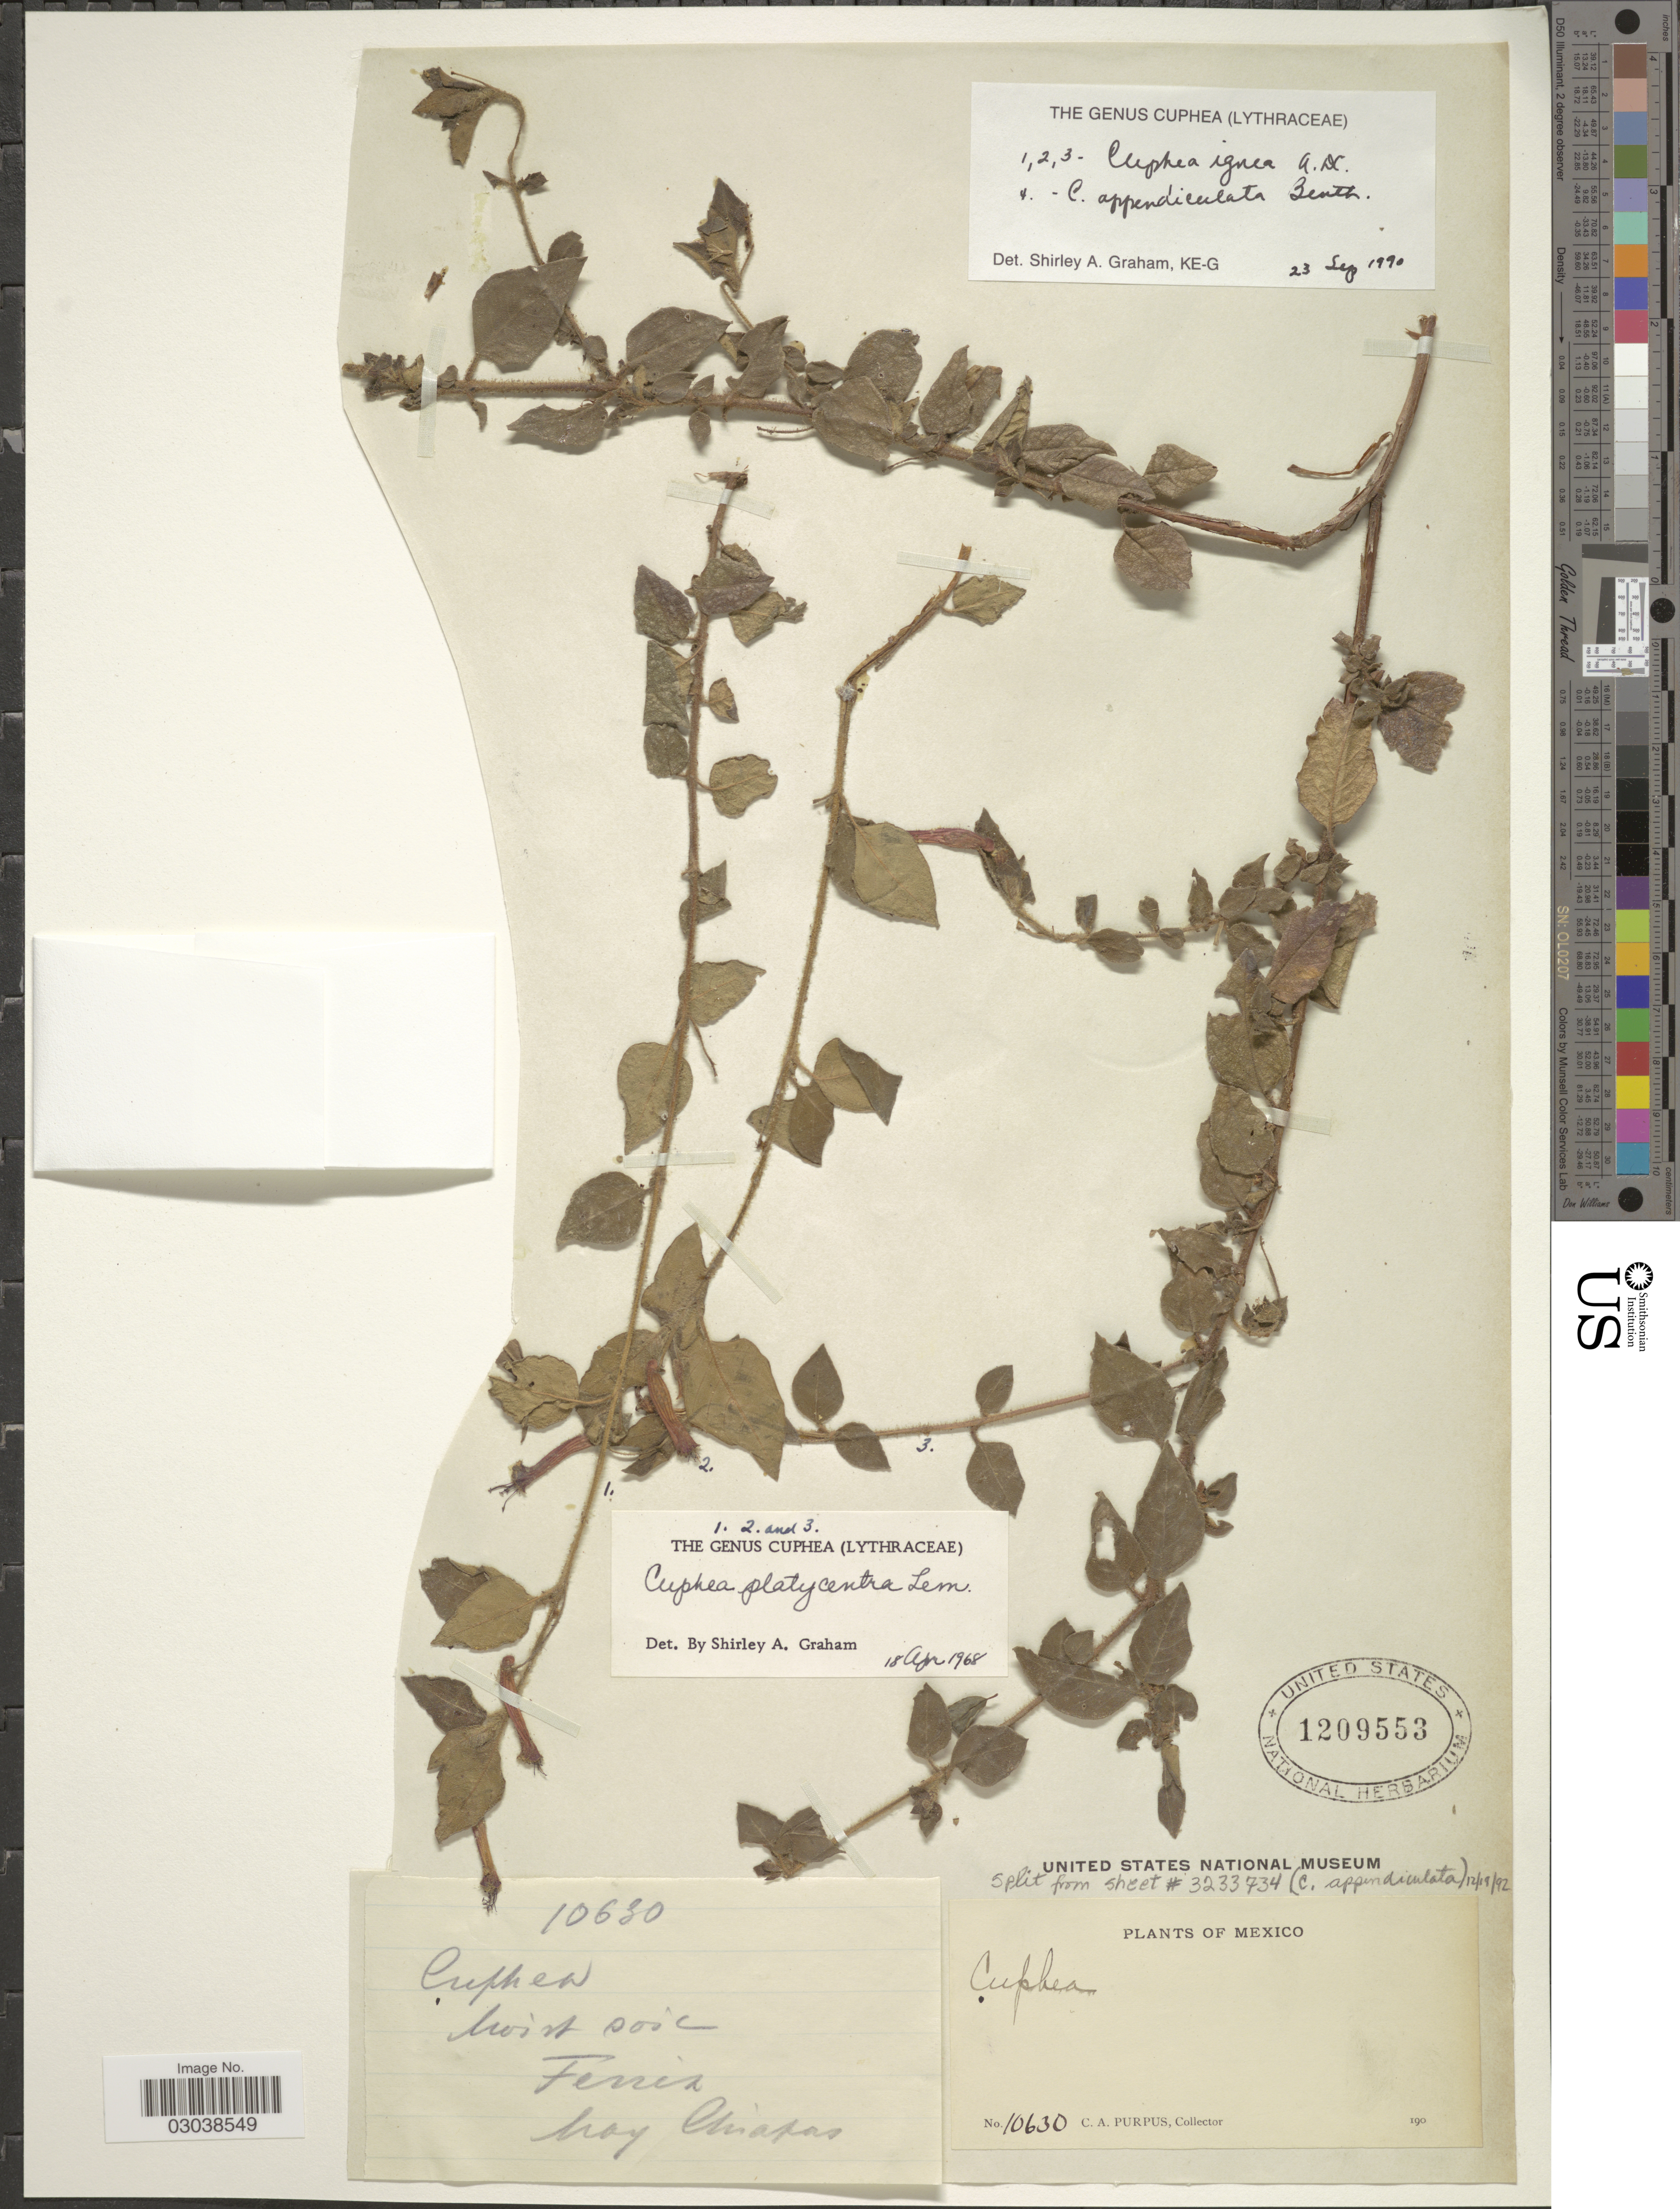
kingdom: Plantae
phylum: Tracheophyta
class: Magnoliopsida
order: Myrtales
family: Lythraceae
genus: Cuphea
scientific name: Cuphea ignea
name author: A. DC.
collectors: C. A. Purpus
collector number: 10630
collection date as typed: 190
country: Mexico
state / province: Chiapas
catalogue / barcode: US 1209553